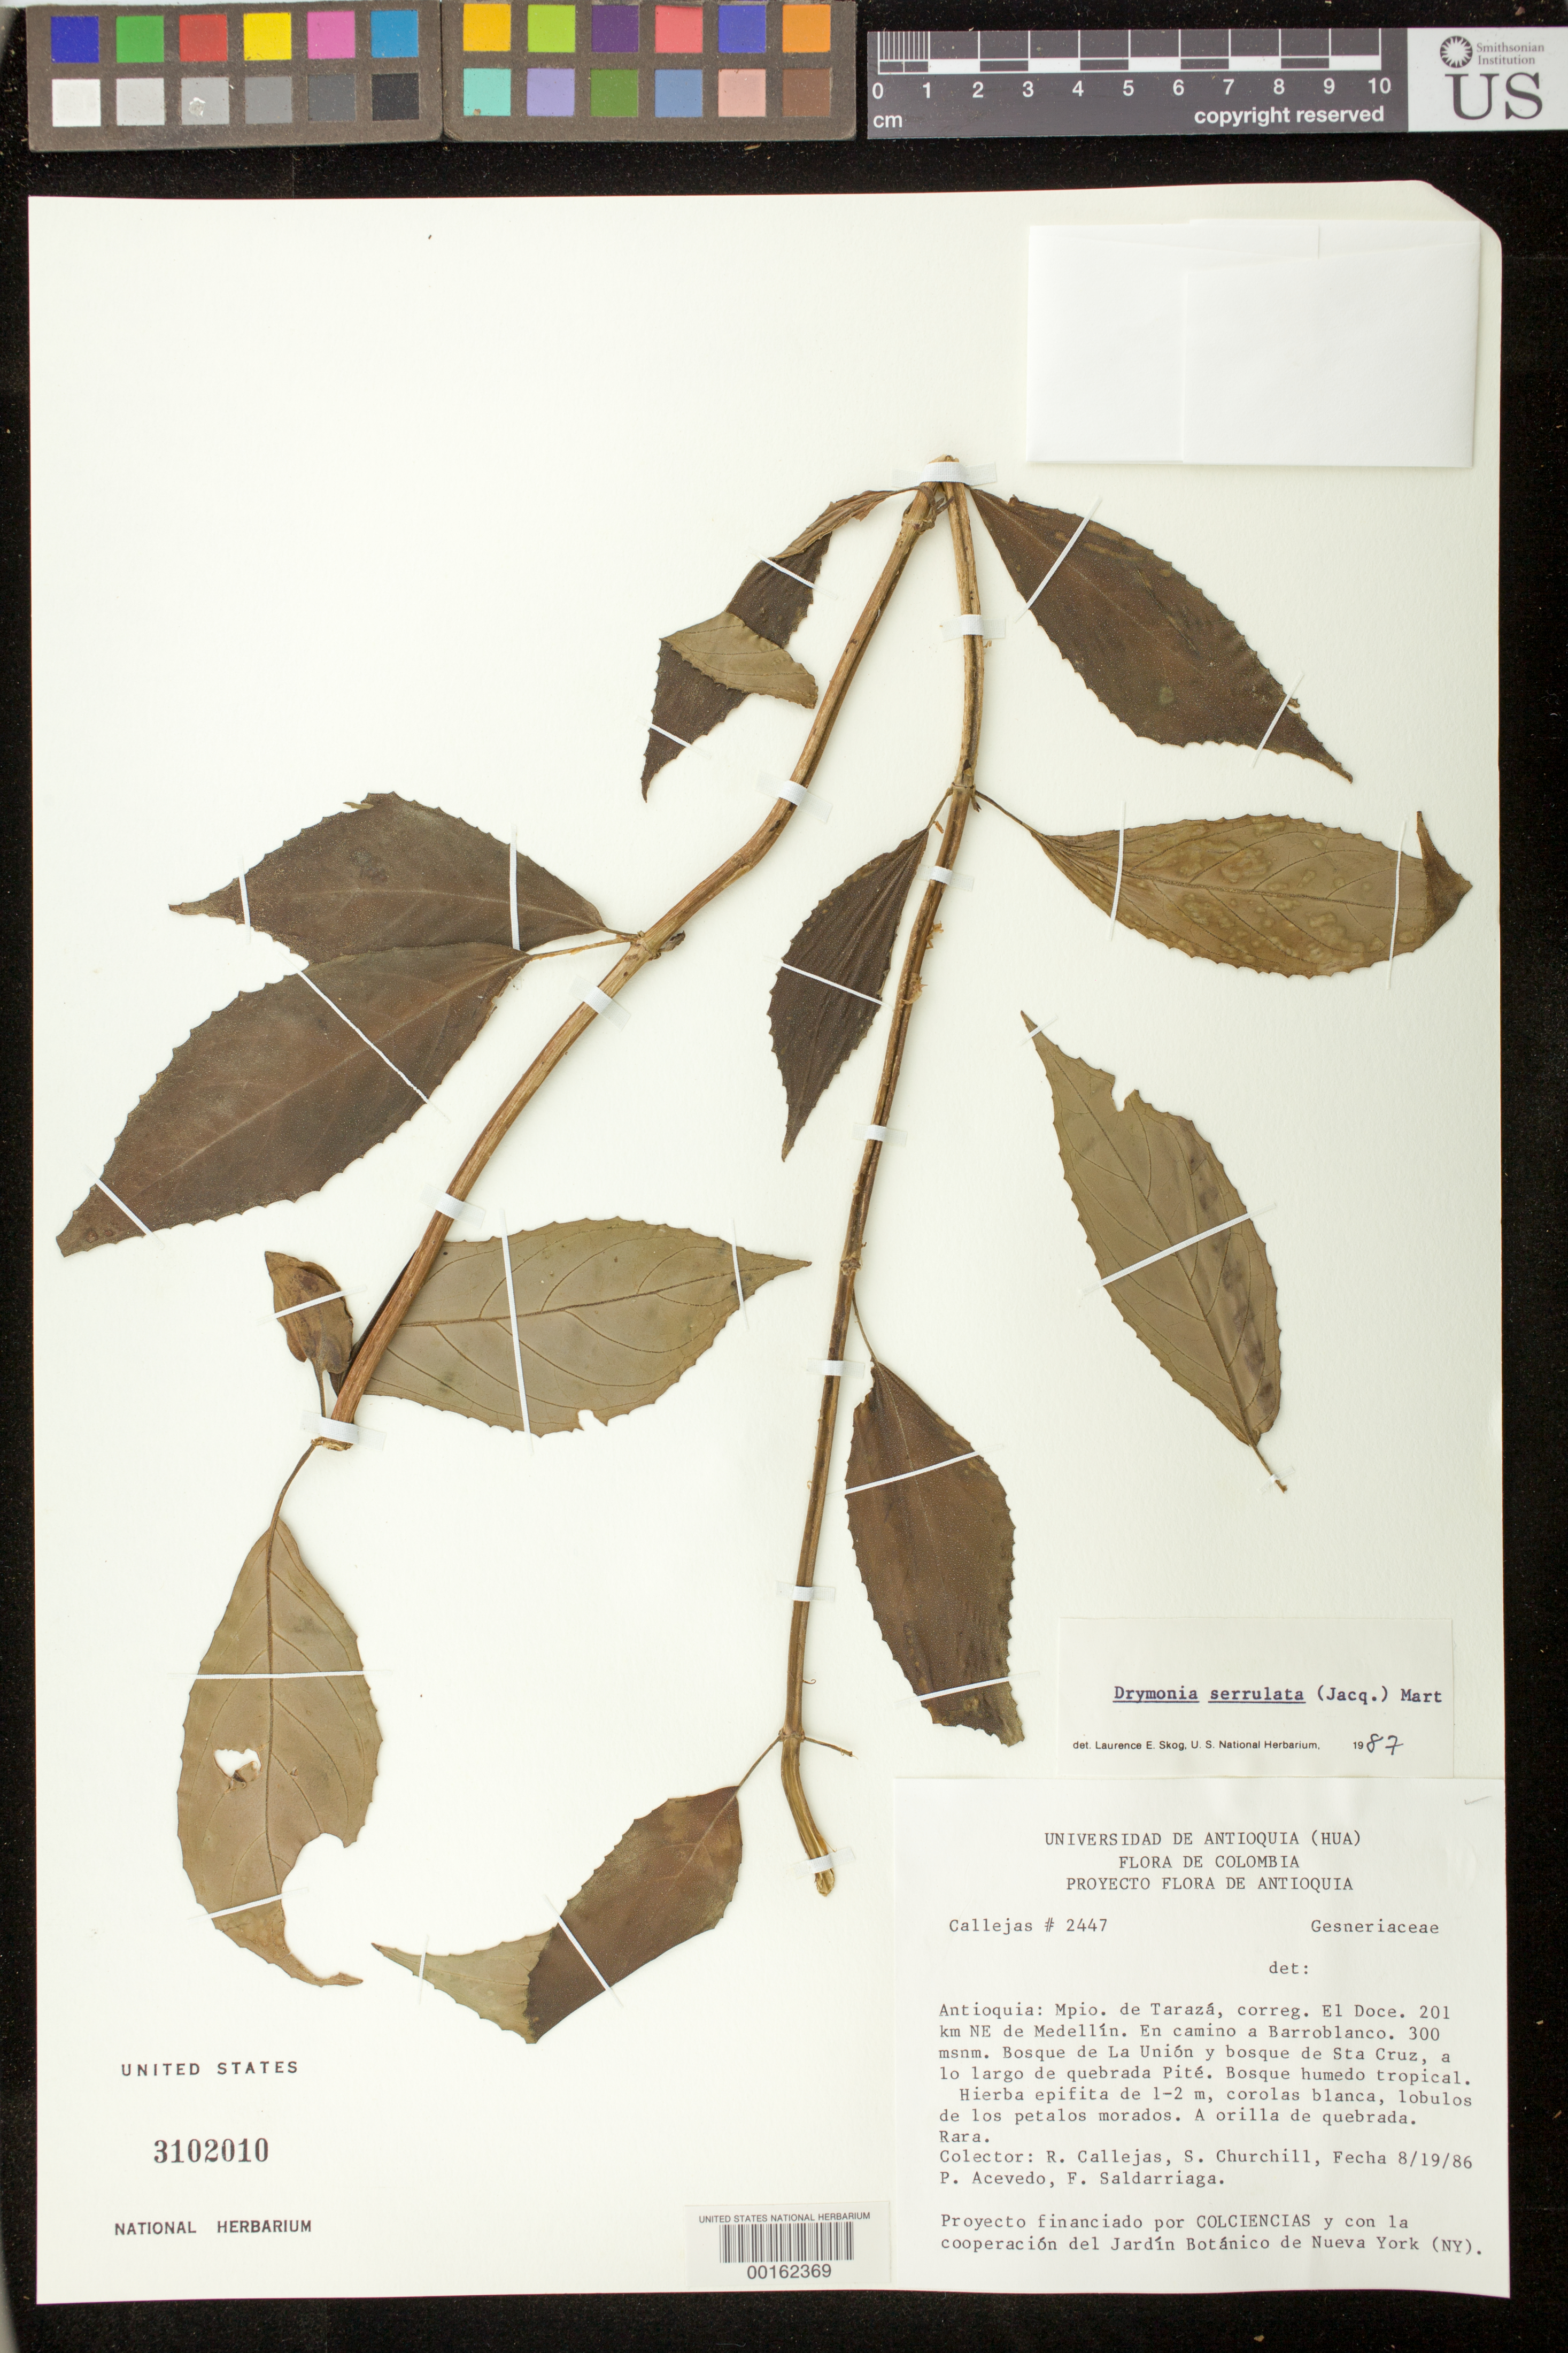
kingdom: Plantae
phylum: Tracheophyta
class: Magnoliopsida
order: Lamiales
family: Gesneriaceae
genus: Drymonia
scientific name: Drymonia serrulata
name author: (Jacq.) Mart.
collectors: R. Callejas & et al.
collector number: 2447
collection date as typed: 19 Aug 1986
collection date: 1986-08-19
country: Colombia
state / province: Antioquia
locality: Mun. of Taraza, correg El Doce, 201 km NE of Medellin, on road to Barroblanco, woods of La Union & Stacruz, along Quebrada Pite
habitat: humid tropical forest, bank of quebrada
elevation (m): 300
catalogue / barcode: US 3102010